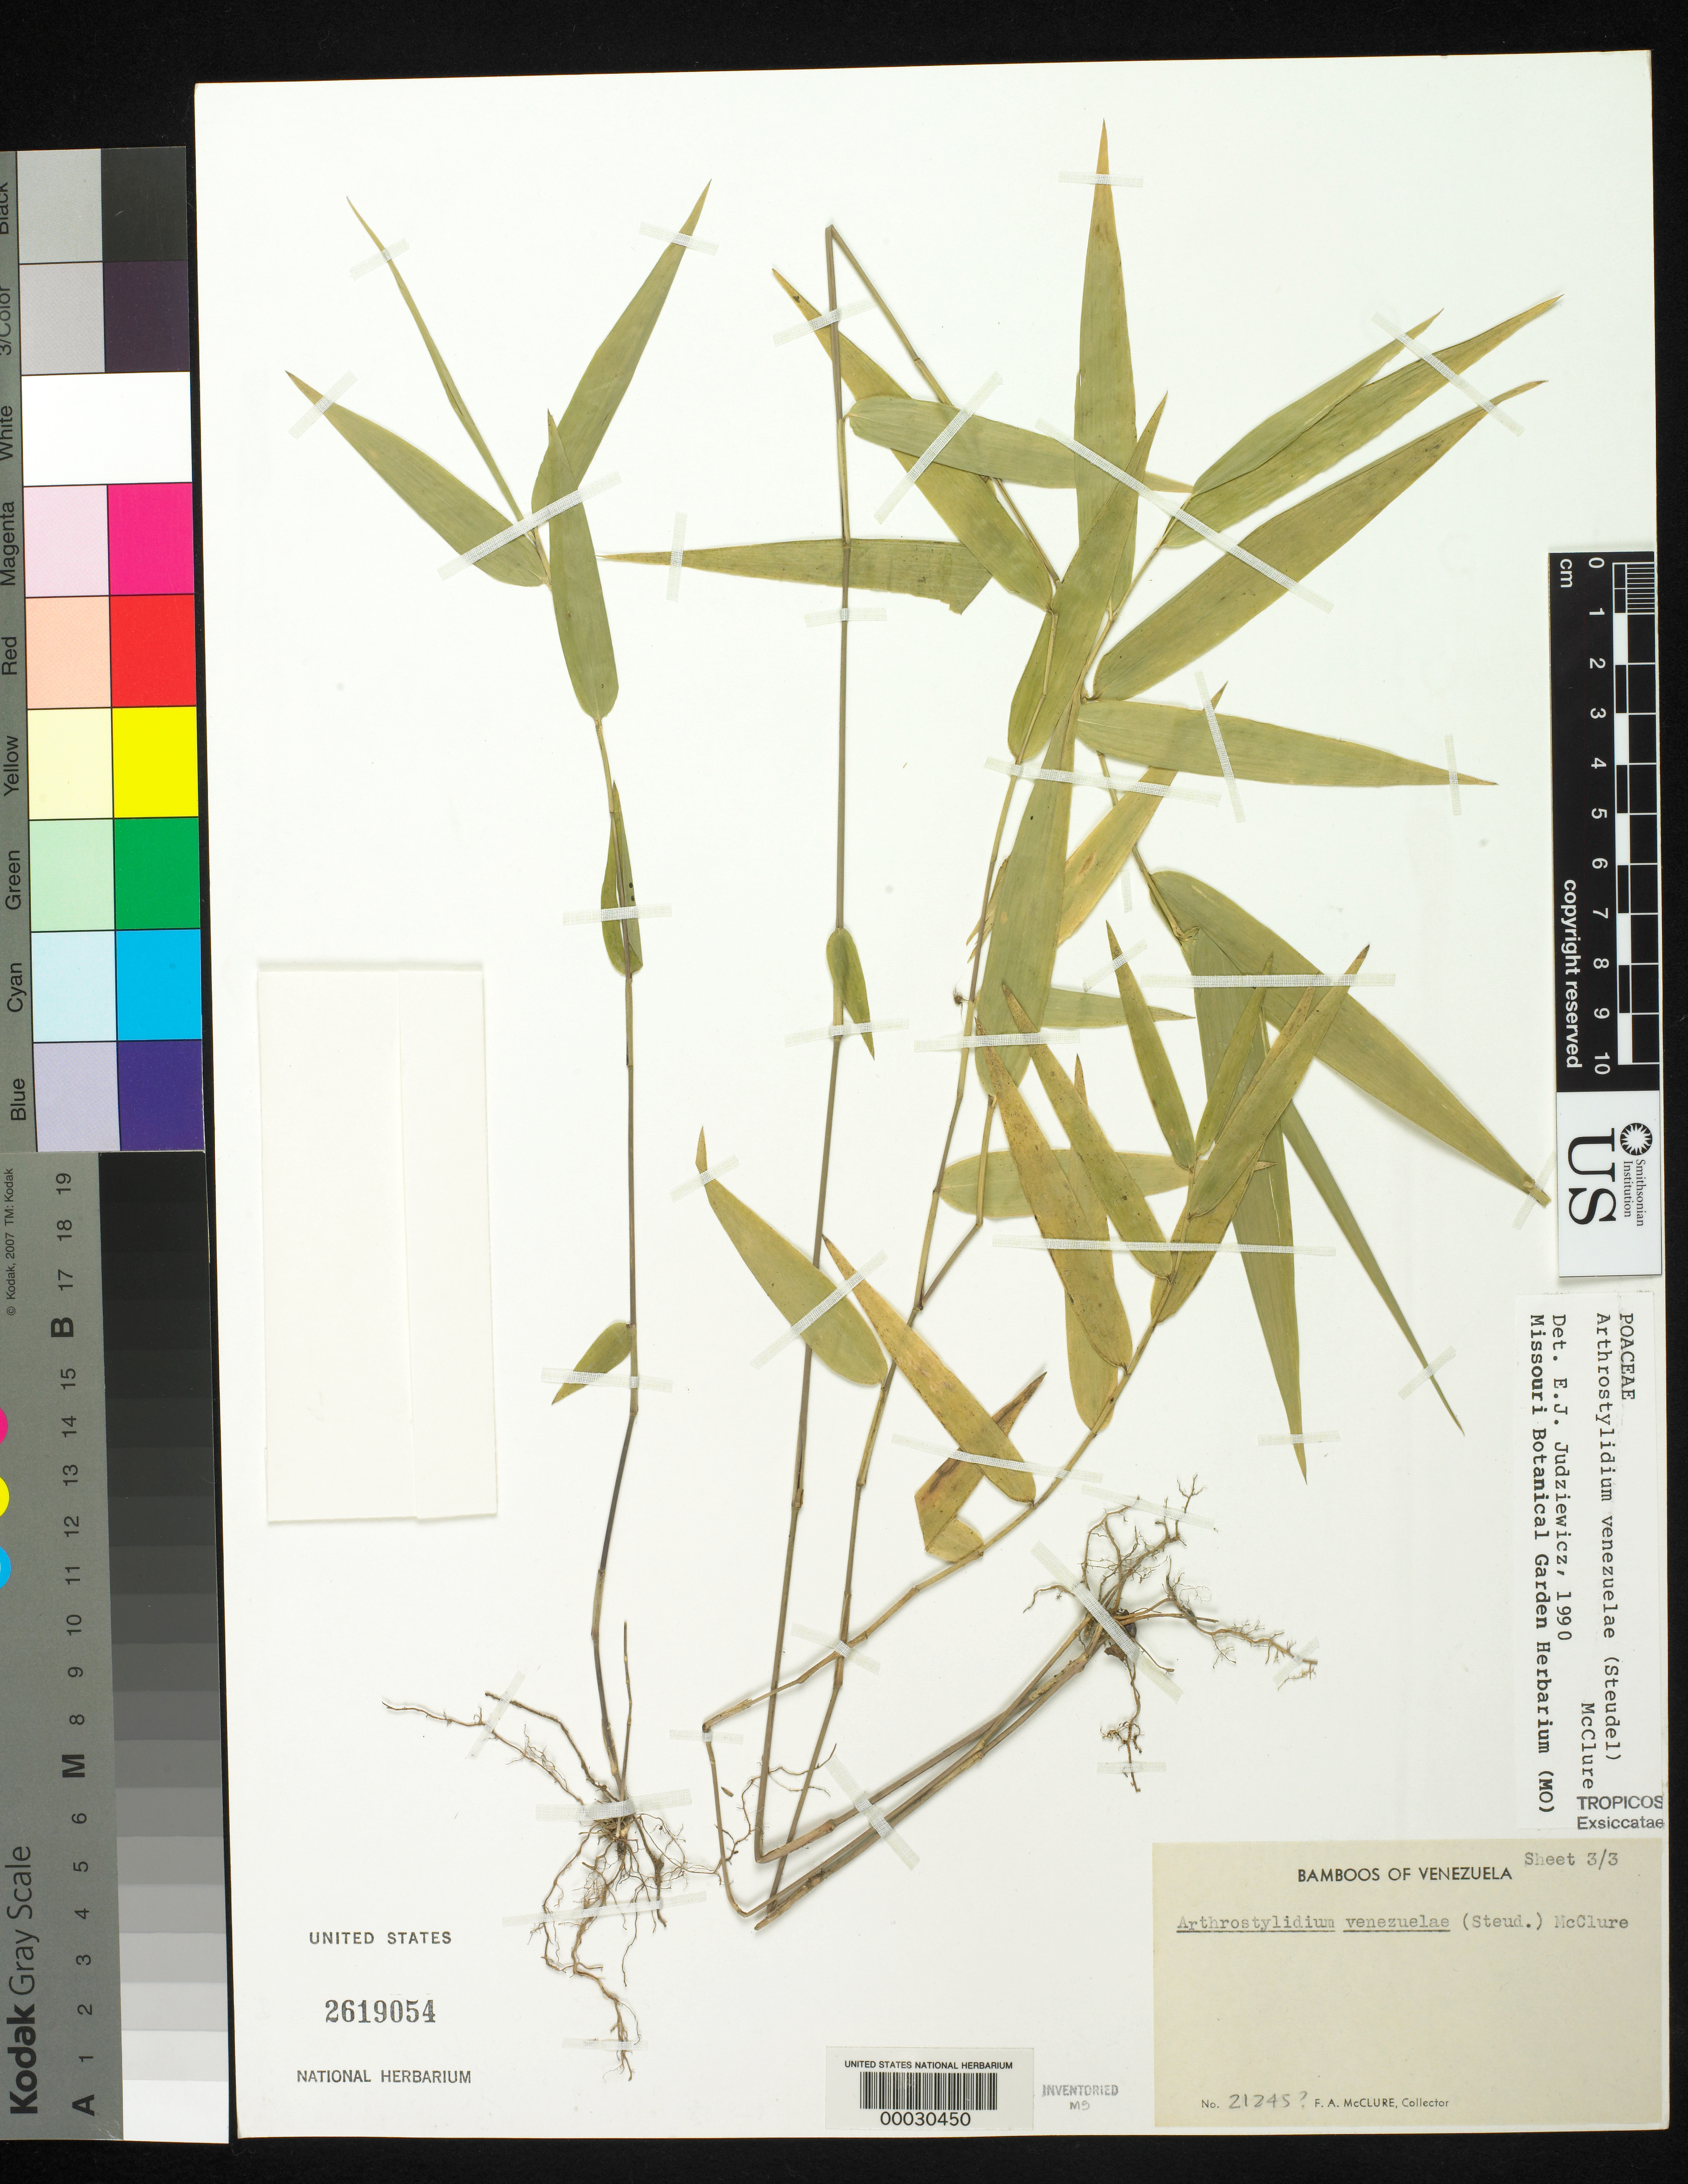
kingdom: Plantae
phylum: Tracheophyta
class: Liliopsida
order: Poales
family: Poaceae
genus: Arthrostylidium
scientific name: Arthrostylidium venezuelae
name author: (Steud.) McClure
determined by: Judziewicz, E. J.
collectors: F. A. McClure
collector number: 21245 A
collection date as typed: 02 Oct 1943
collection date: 1943-10-02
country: Venezuela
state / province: Miranda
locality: El avila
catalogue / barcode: US 2619054